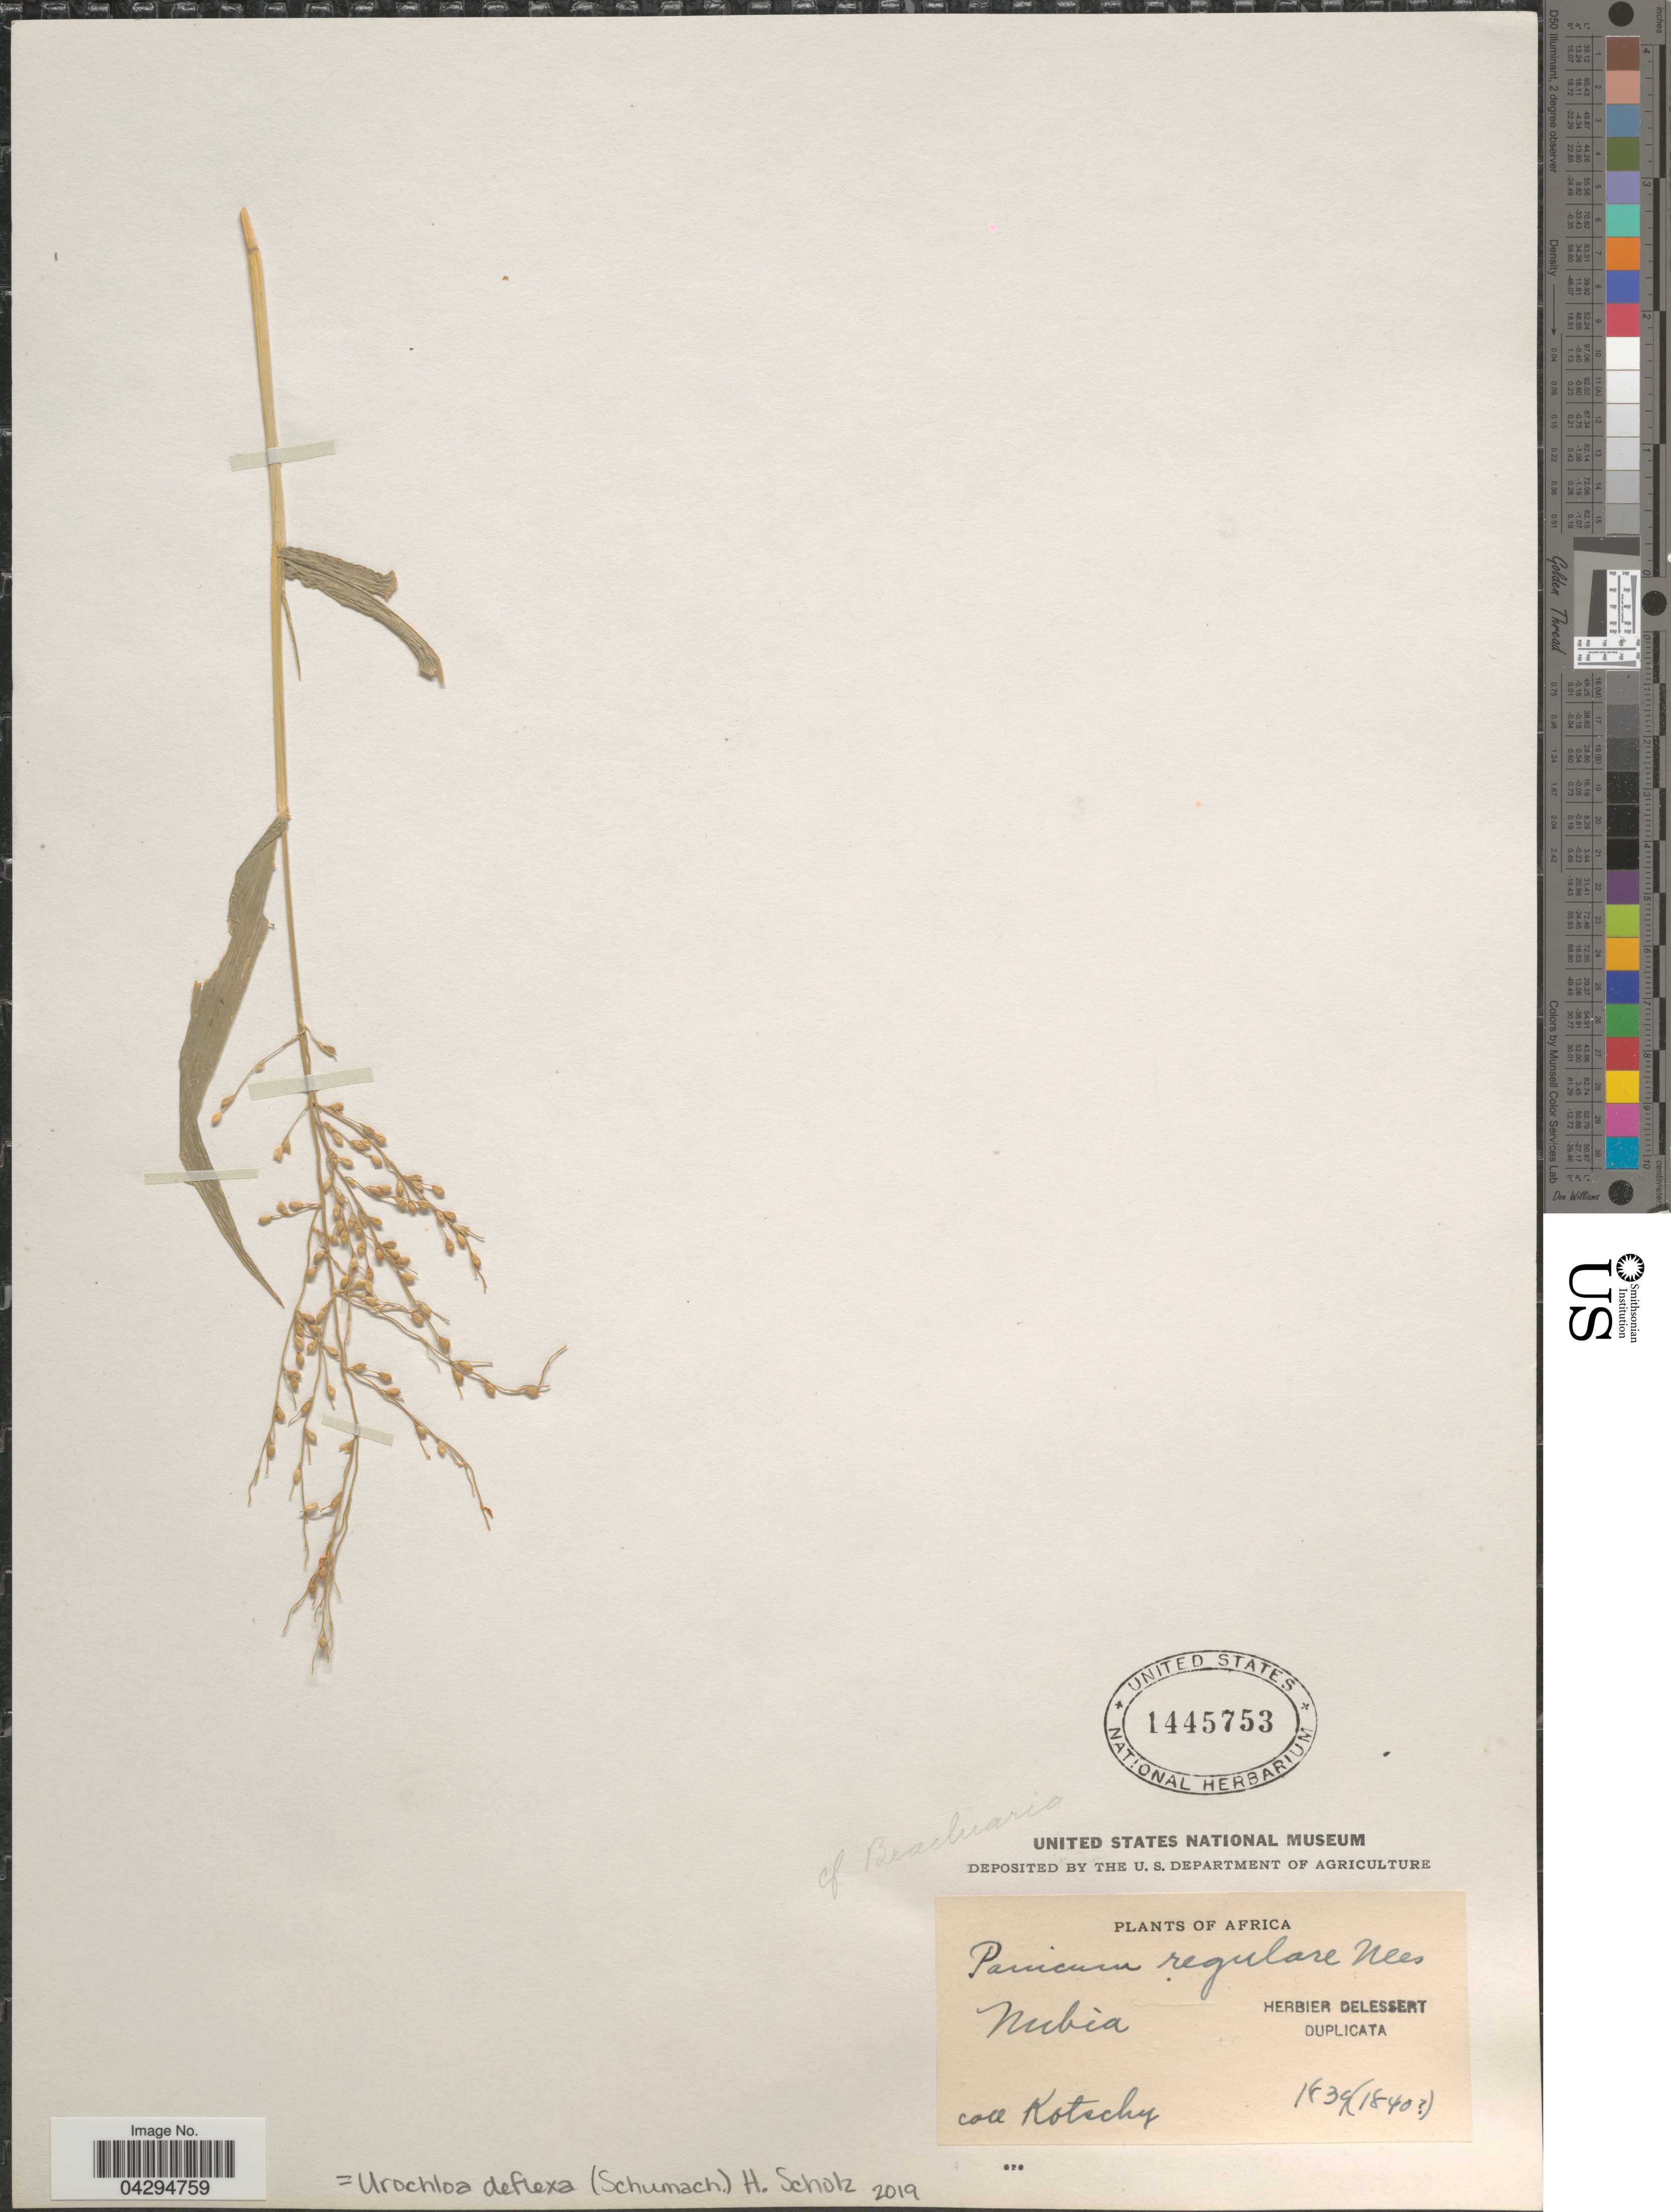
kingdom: Plantae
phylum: Tracheophyta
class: Liliopsida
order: Poales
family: Poaceae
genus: Urochloa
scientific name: Urochloa deflexa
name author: (Schumach.) H. Scholz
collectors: Kotschy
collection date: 1839/1840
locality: Africa. Nubia.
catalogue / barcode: US 1445753